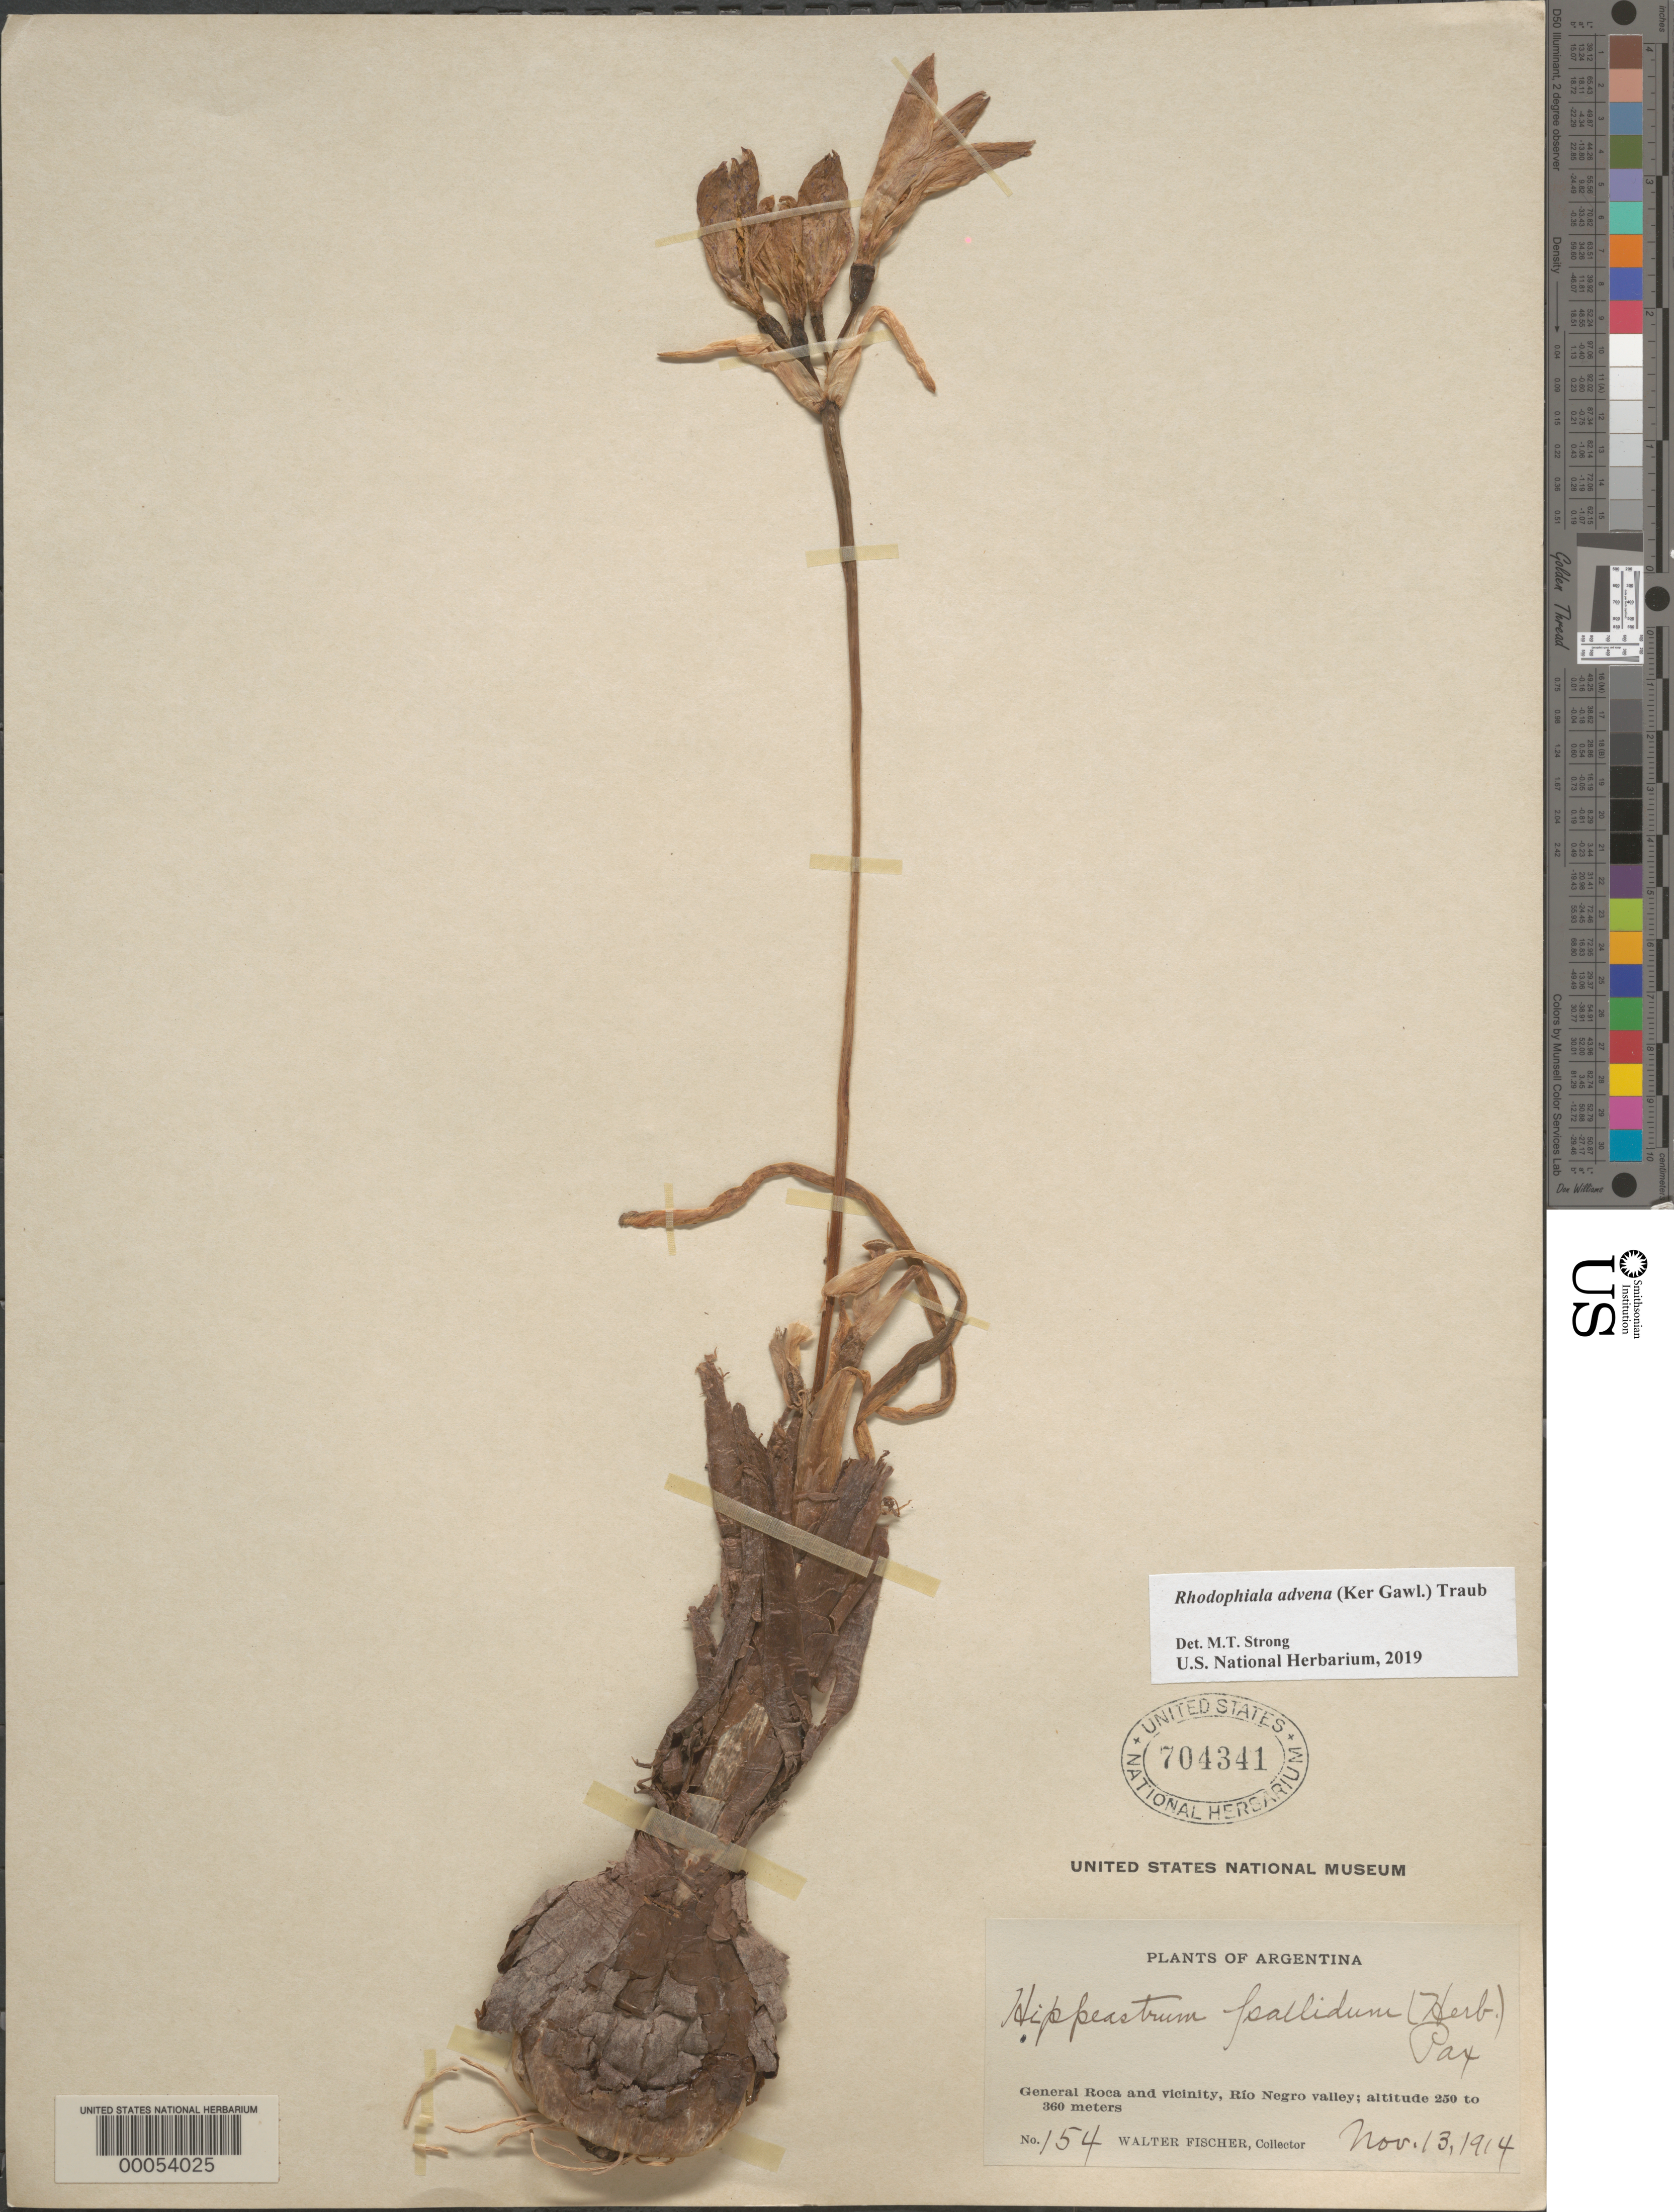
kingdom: Plantae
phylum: Tracheophyta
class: Liliopsida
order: Asparagales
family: Amaryllidaceae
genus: Rhodophiala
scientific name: Rhodophiala advena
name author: (Ker Gawl.) Traub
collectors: W. Fischer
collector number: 154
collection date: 1914-11-13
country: Argentina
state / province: Rio Negro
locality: General Roca and vicinity, Río Negro valley.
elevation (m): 250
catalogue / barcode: US 704341